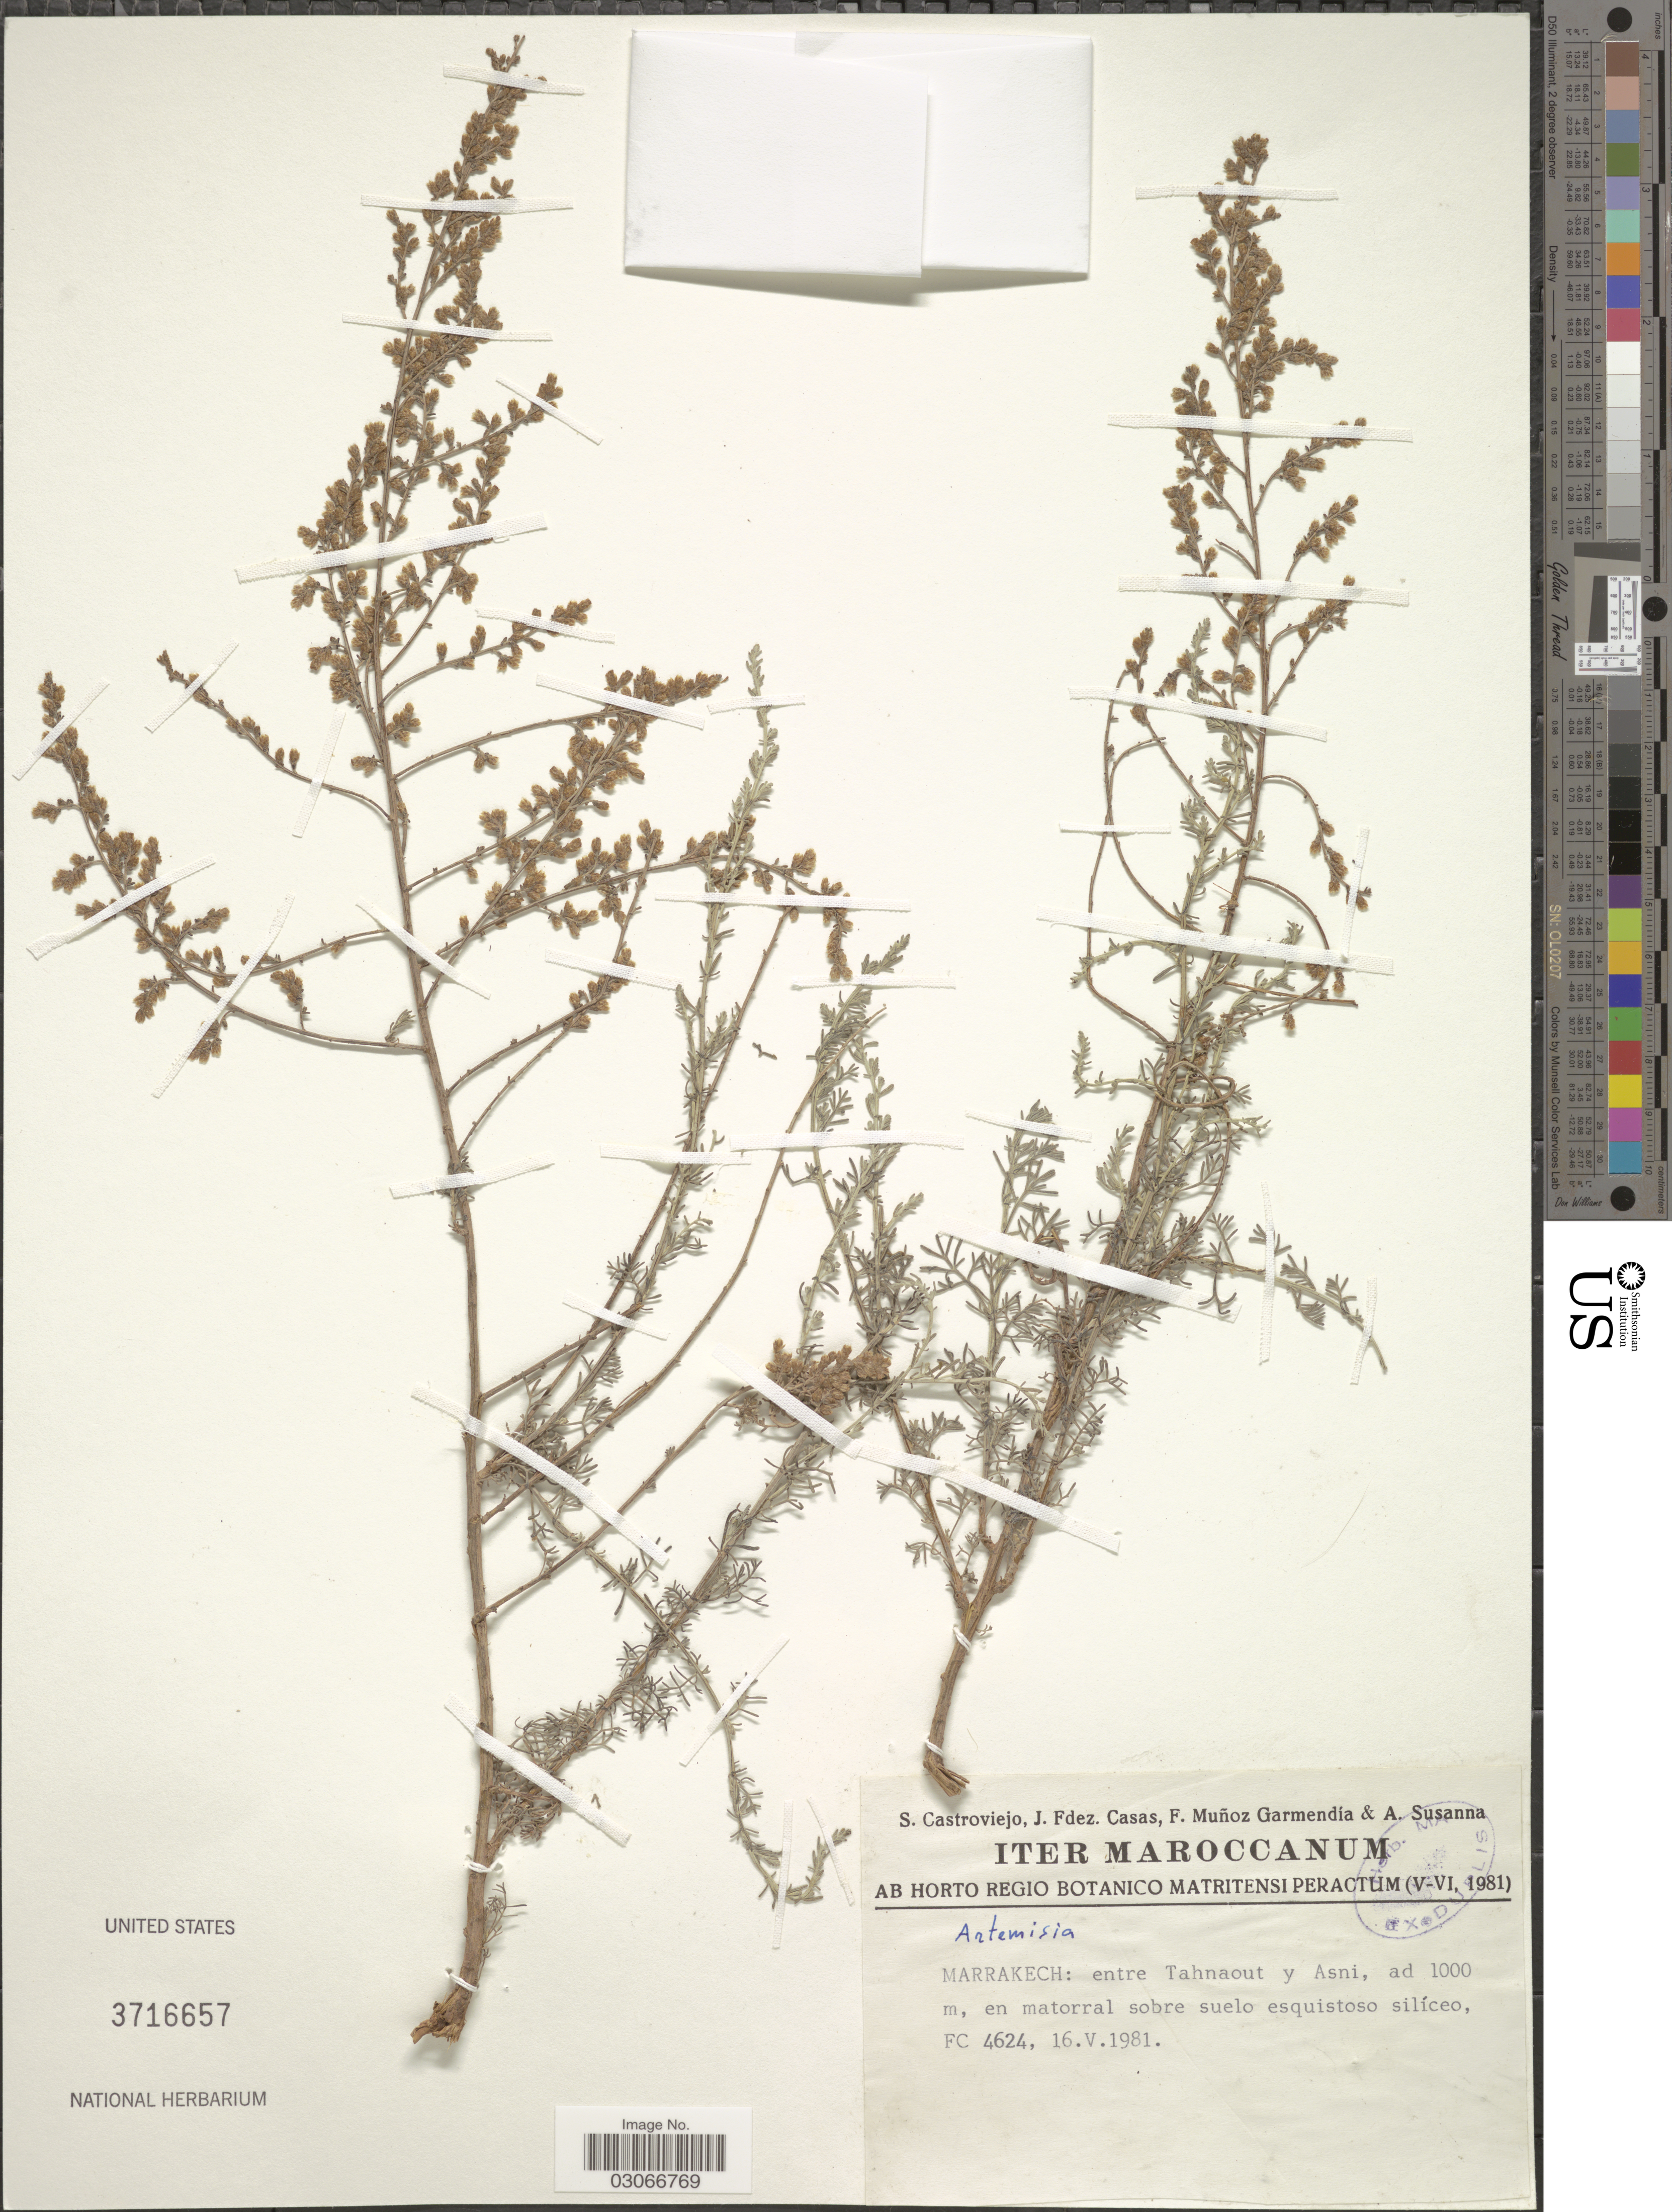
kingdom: Plantae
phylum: Tracheophyta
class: Magnoliopsida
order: Asterales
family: Asteraceae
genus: Artemisia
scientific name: Artemisia sp.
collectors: S. Castroviejo, J. Casas, F. Muñoz Garmendia & A. Susanna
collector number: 4624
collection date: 1981-05-16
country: Morocco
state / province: Marrakech-Tensift-Al Haouz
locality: Marrakech: entre Tahnaout y Asni.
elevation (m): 1000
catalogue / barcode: US 3716657